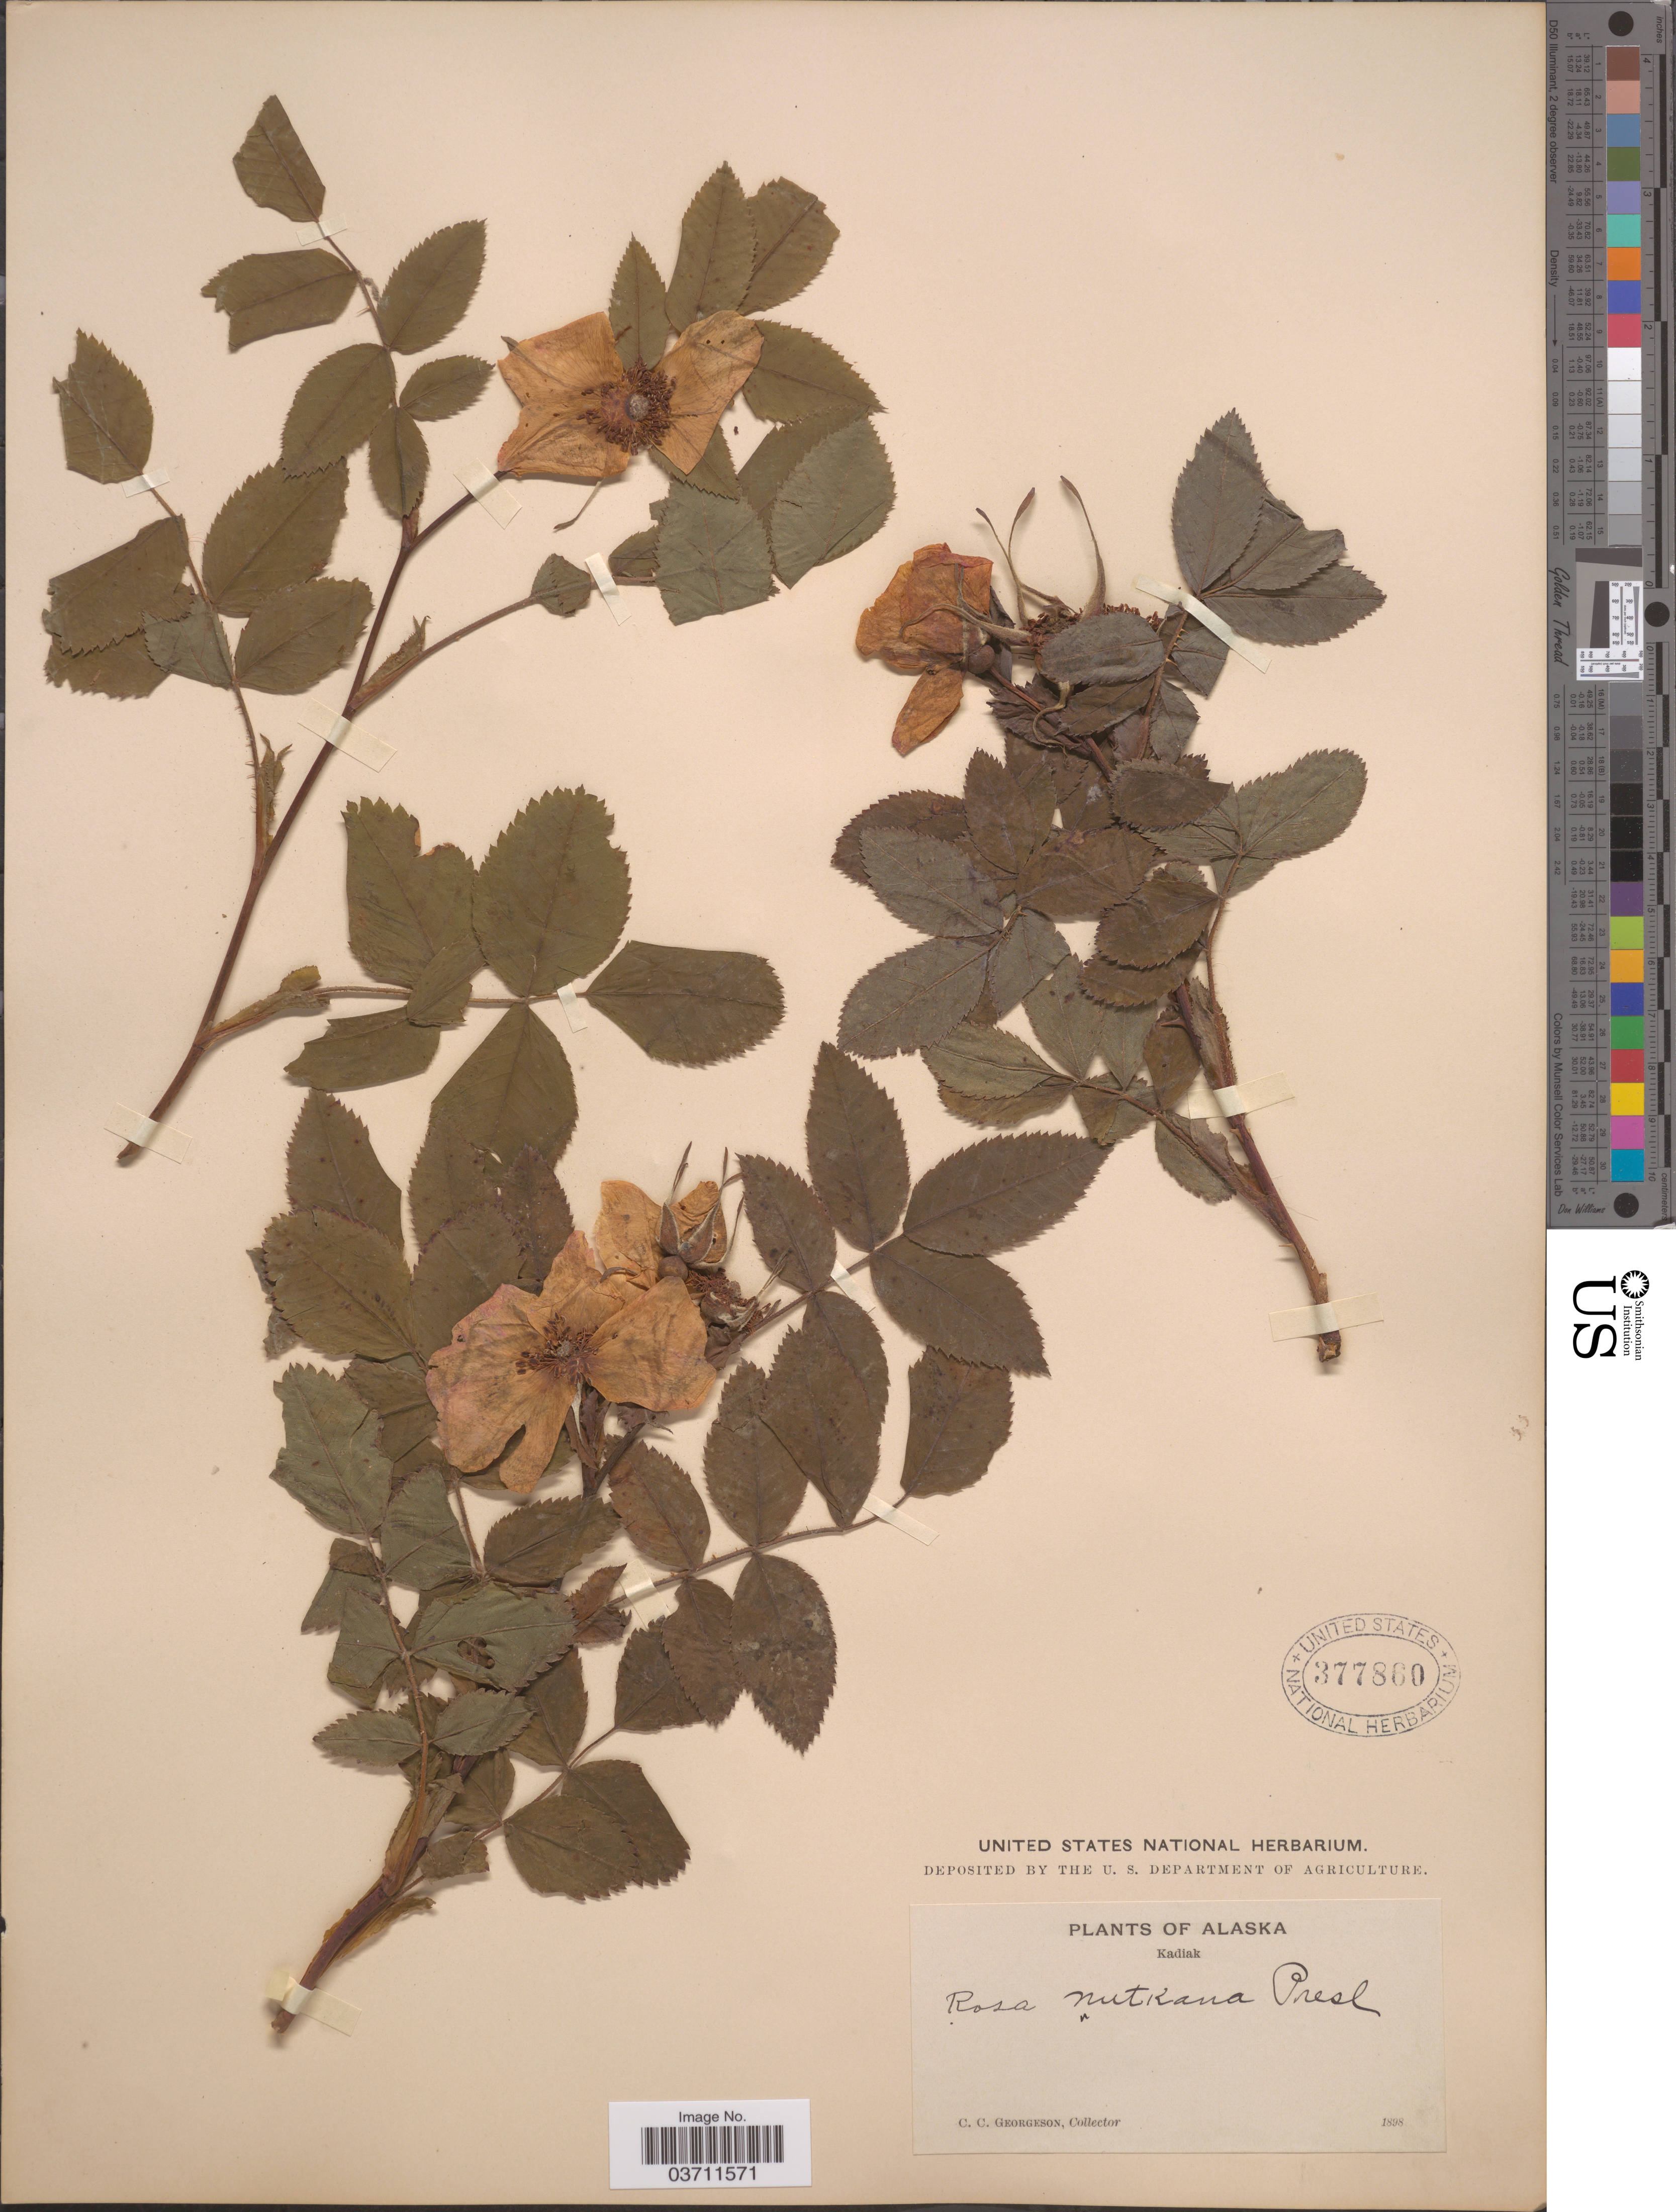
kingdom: Plantae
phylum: Tracheophyta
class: Magnoliopsida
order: Rosales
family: Rosaceae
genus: Rosa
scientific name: Rosa nutkana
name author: C. Presl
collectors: C. Georgeson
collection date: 1898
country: United States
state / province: Alaska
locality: Kadiak.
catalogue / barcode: US 377860